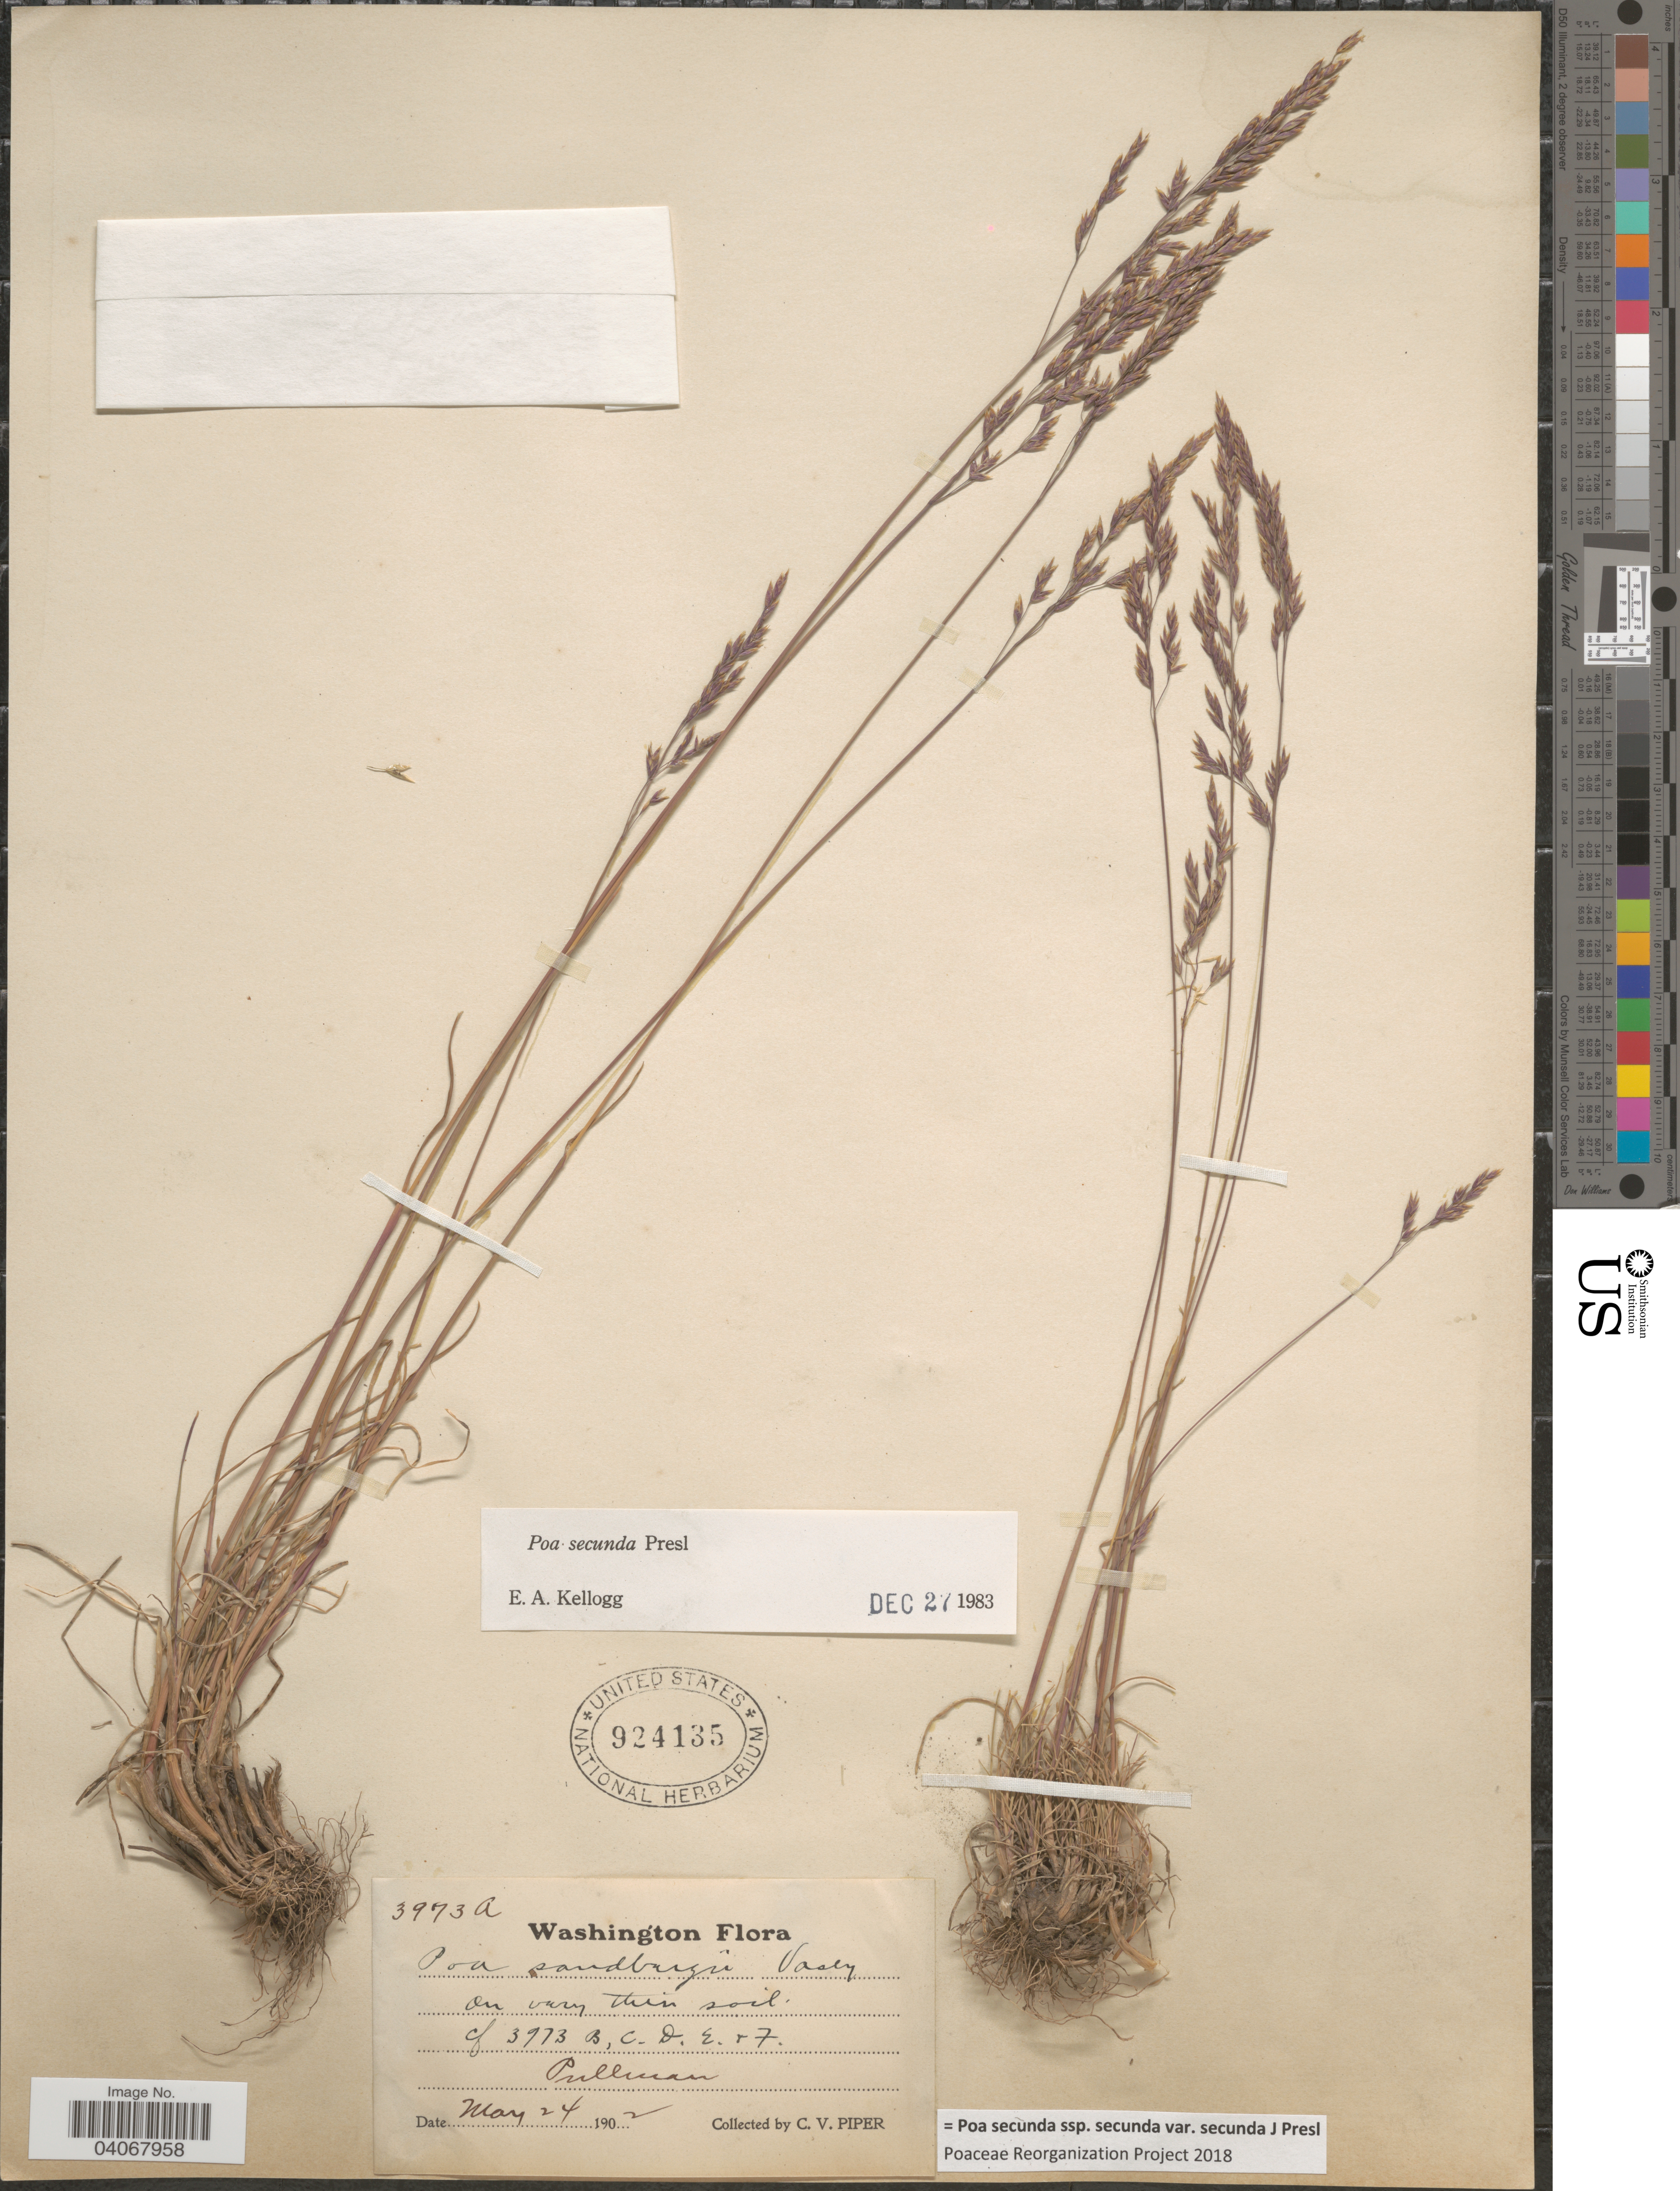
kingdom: Plantae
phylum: Tracheophyta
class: Liliopsida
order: Poales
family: Poaceae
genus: Poa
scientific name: Poa secunda subsp. secunda var. secunda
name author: J. Presl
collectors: C. V. Piper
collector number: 3973A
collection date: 1902-05-24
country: United States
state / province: Washington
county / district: Whitman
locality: On vary thin soil. Pullman.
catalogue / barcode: US 924135